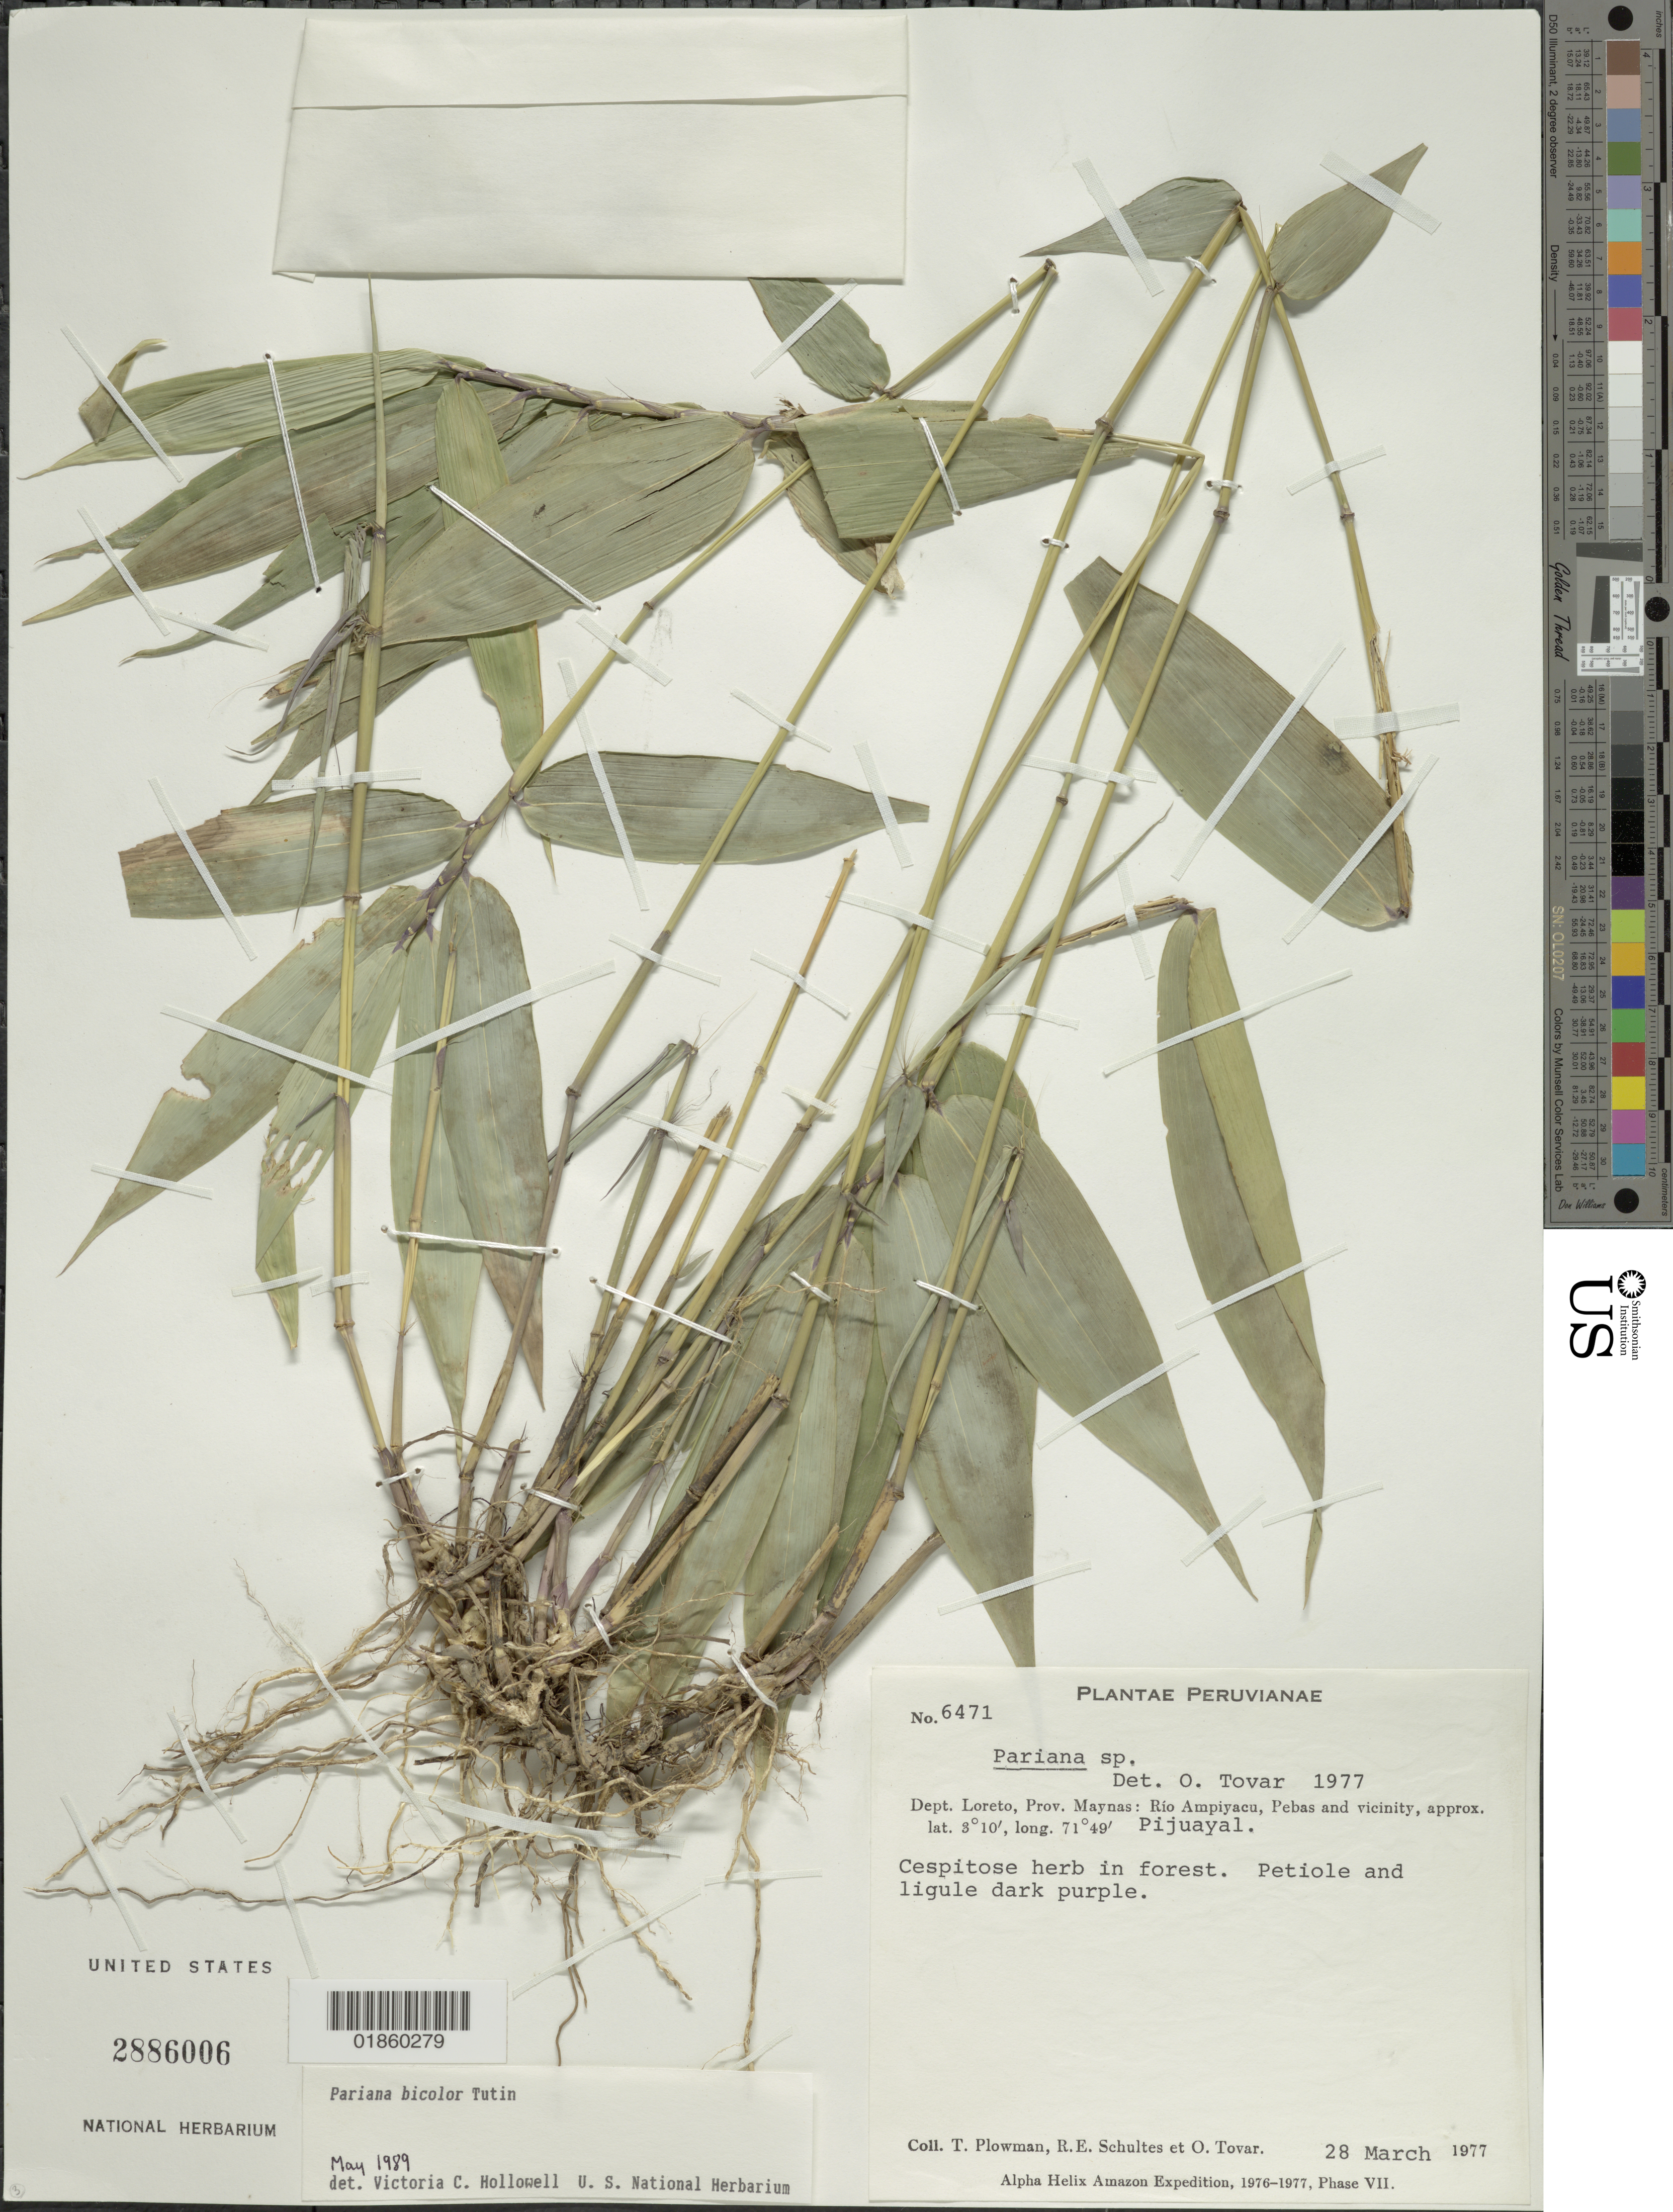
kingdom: Plantae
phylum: Tracheophyta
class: Liliopsida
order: Poales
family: Poaceae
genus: Pariana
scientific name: Pariana bicolor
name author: Tutin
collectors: T. Plowman, R. E. Schultes & O. Tovar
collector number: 6471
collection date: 1977-03-28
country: Peru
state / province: Loreto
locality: Dept. Loreto, Prov. Maynas: Rio Ampiyacu, Pebas and vicinity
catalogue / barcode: US 2886006